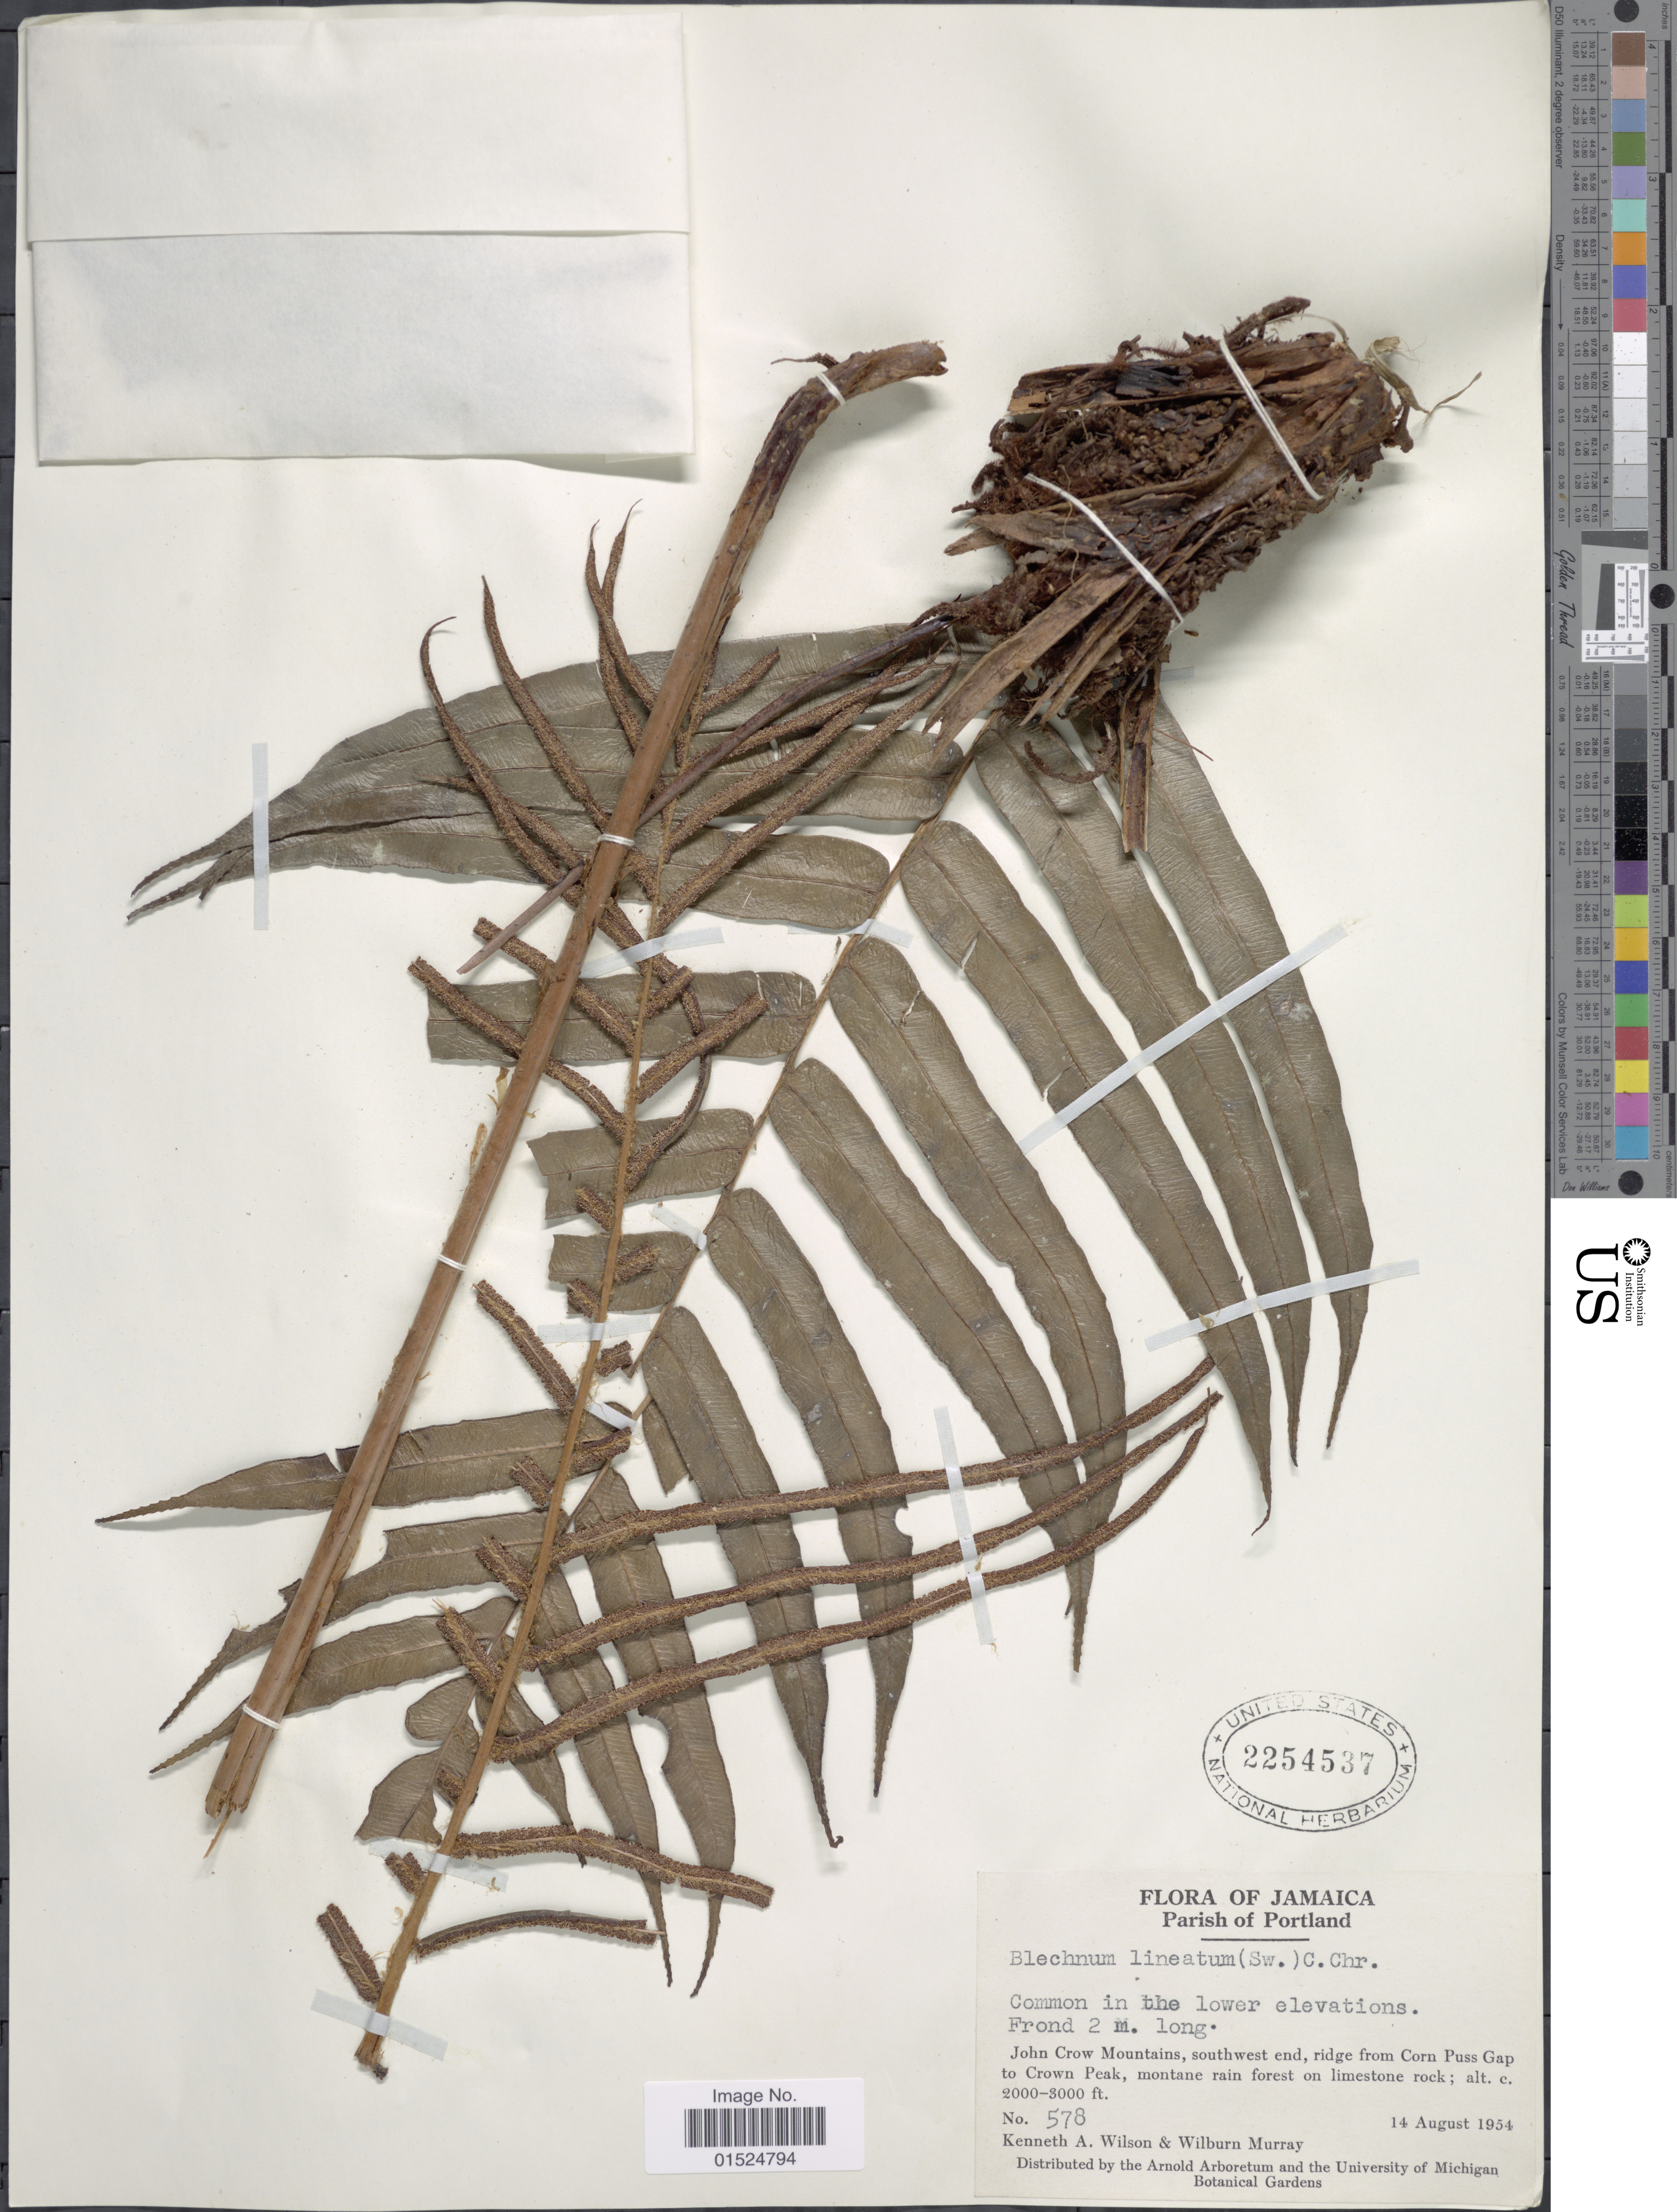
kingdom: Plantae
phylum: Tracheophyta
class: Polypodiopsida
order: Polypodiales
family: Blechnaceae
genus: Blechnum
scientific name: Blechnum lineatum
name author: (Sw.) C. Chr.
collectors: K. A. Wilson & W. Murray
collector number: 578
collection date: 1954-08-14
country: Jamaica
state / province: Portland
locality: Parish of Portland, John Crow Mountains, southwest end, ridge from Corn Puss Gap to Crown Peak, montane rain forest on limestone rock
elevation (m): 610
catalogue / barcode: US 2254537